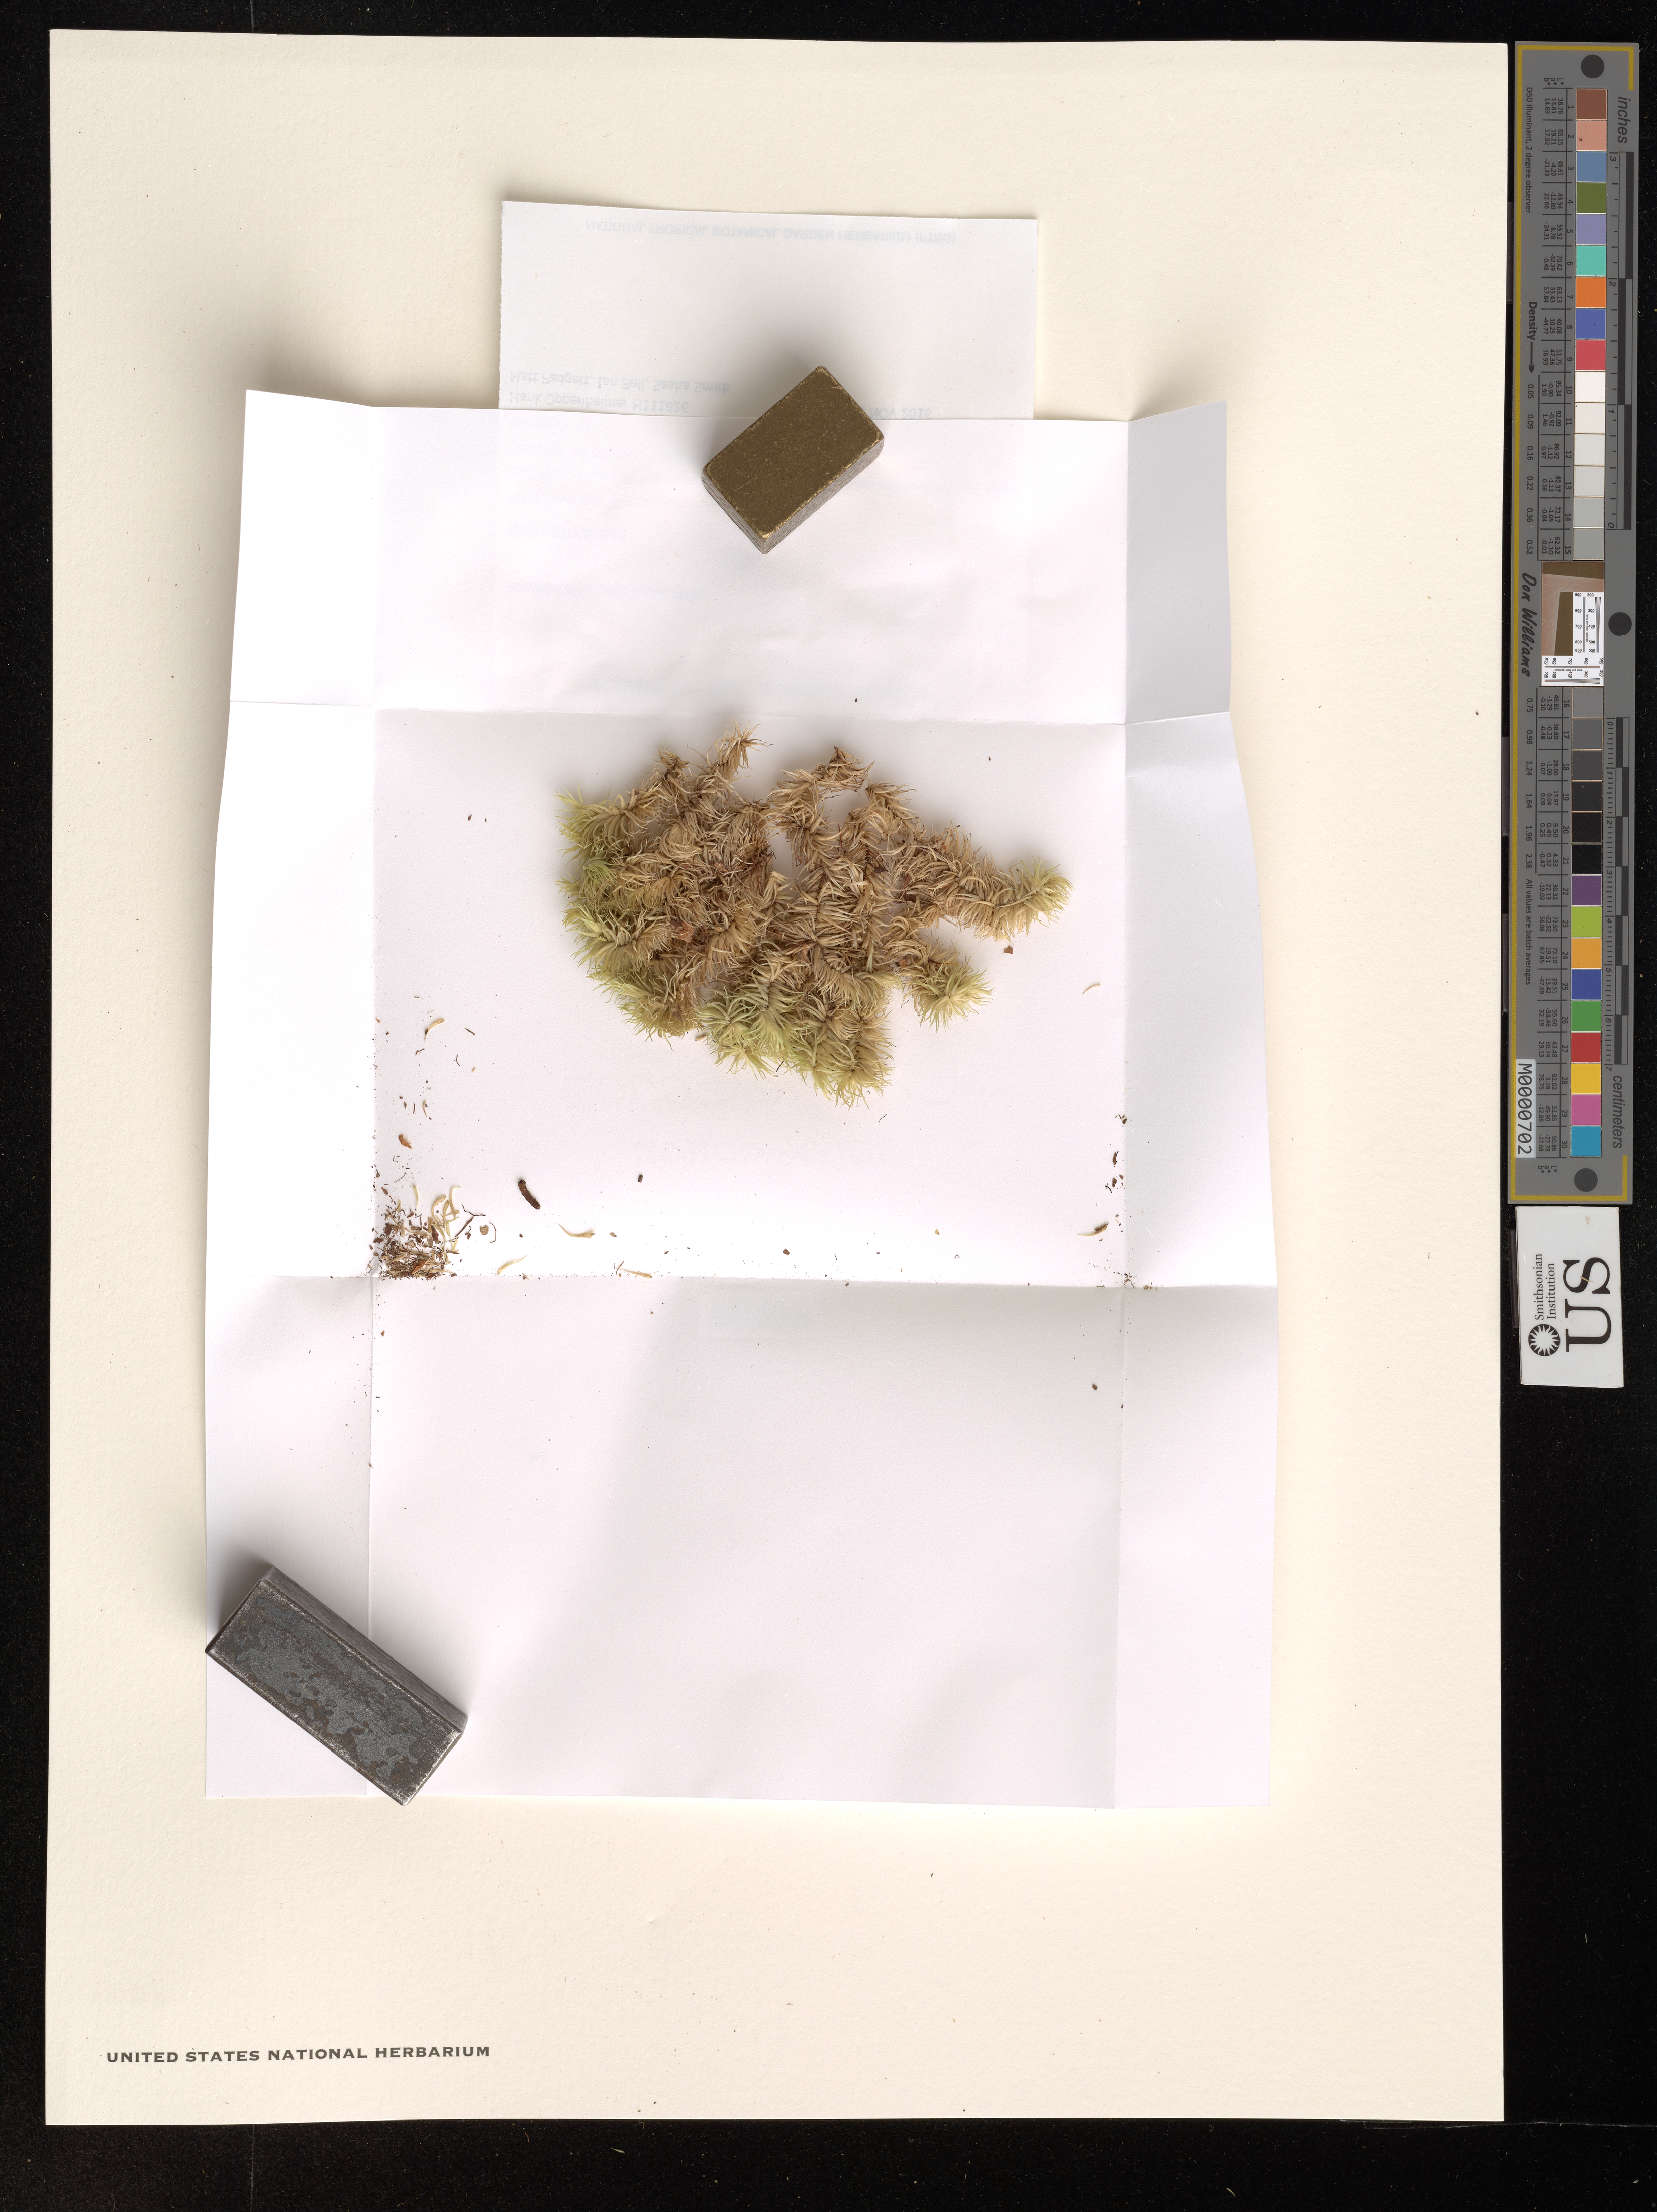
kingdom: Plantae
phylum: Bryophyta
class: Bryopsida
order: Dicranales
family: Leucobryaceae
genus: Leucobryum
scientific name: Leucobryum seemannii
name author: Mitt.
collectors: H. Oppenheimer, M. Padgett & S. Smith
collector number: H111626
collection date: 2016-11-28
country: United States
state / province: Hawaii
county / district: Maui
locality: The Hawaiian Islands. Maui Makawao District. East Maui, Koolau Forest Reserve, Hanehoi drainage.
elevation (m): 457